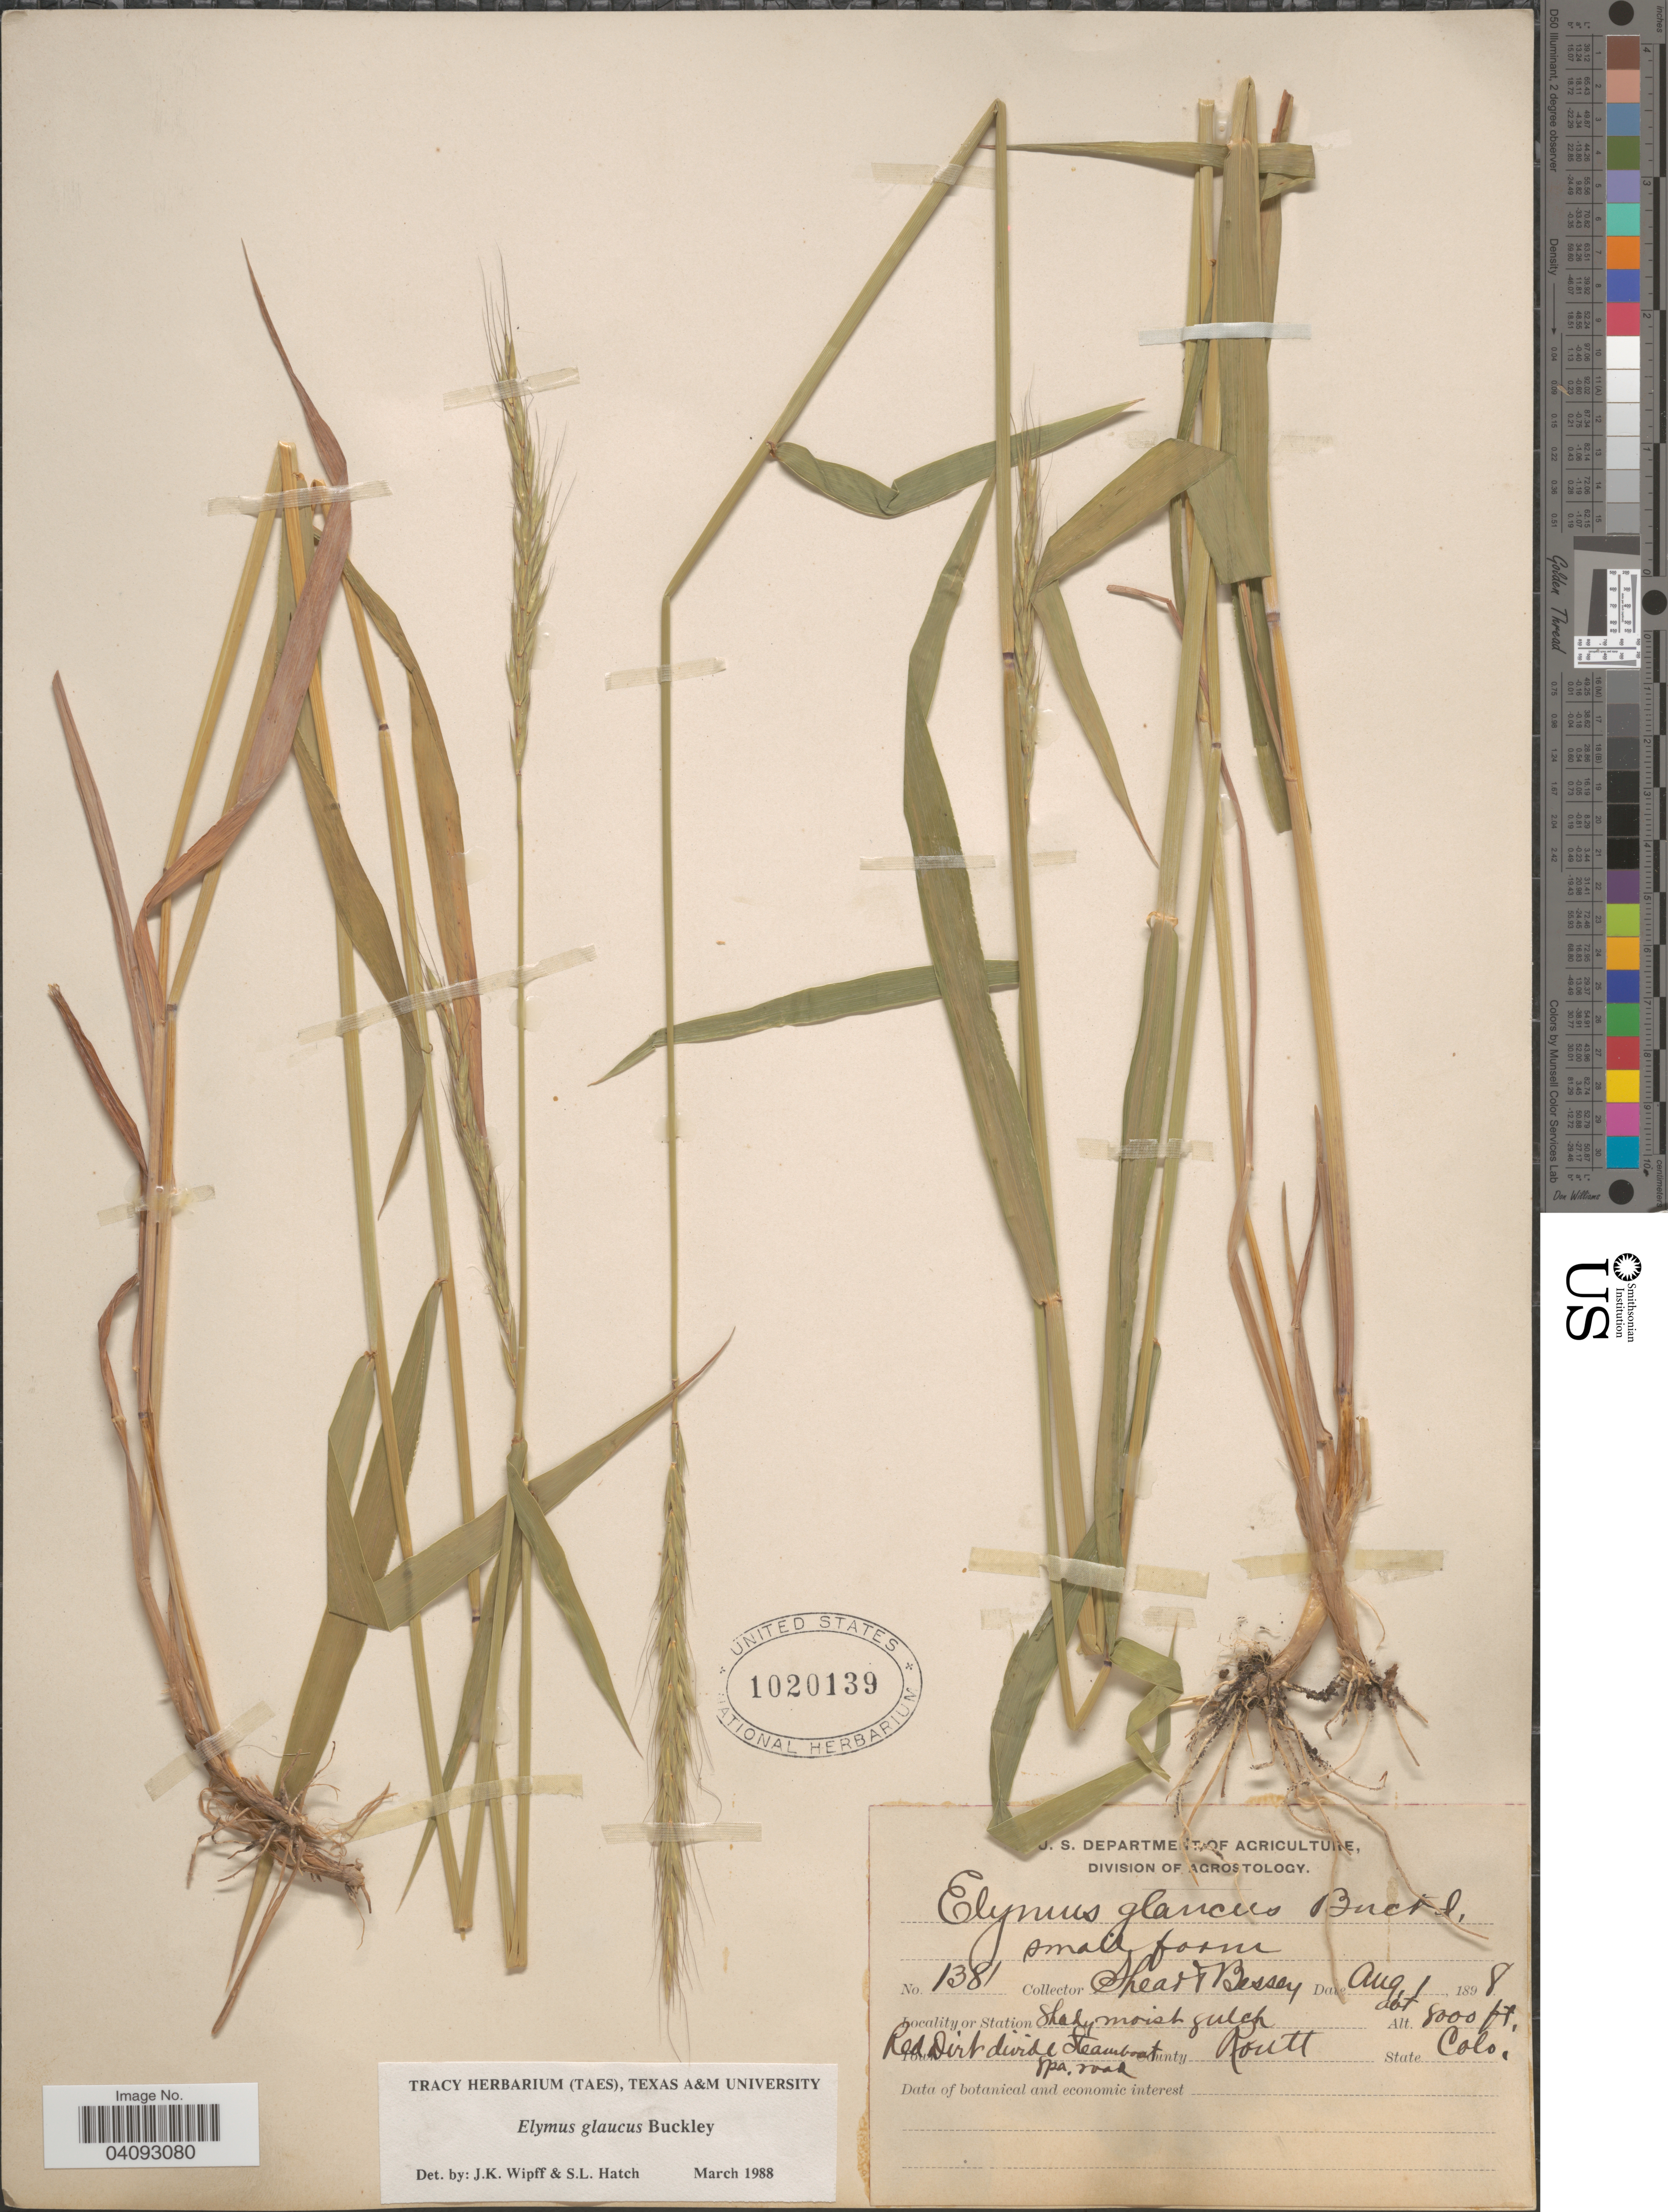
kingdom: Plantae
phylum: Tracheophyta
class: Liliopsida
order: Poales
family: Poaceae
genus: Elymus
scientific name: Elymus glaucus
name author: Buckley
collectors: -- Shear & -. Bessey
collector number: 1381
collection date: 1898-08-01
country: United States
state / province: Colorado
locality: Shady moist gulch. Red Dirt divide Steamboat Spa. Road. County Routt.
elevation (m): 2438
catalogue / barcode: US 1020139